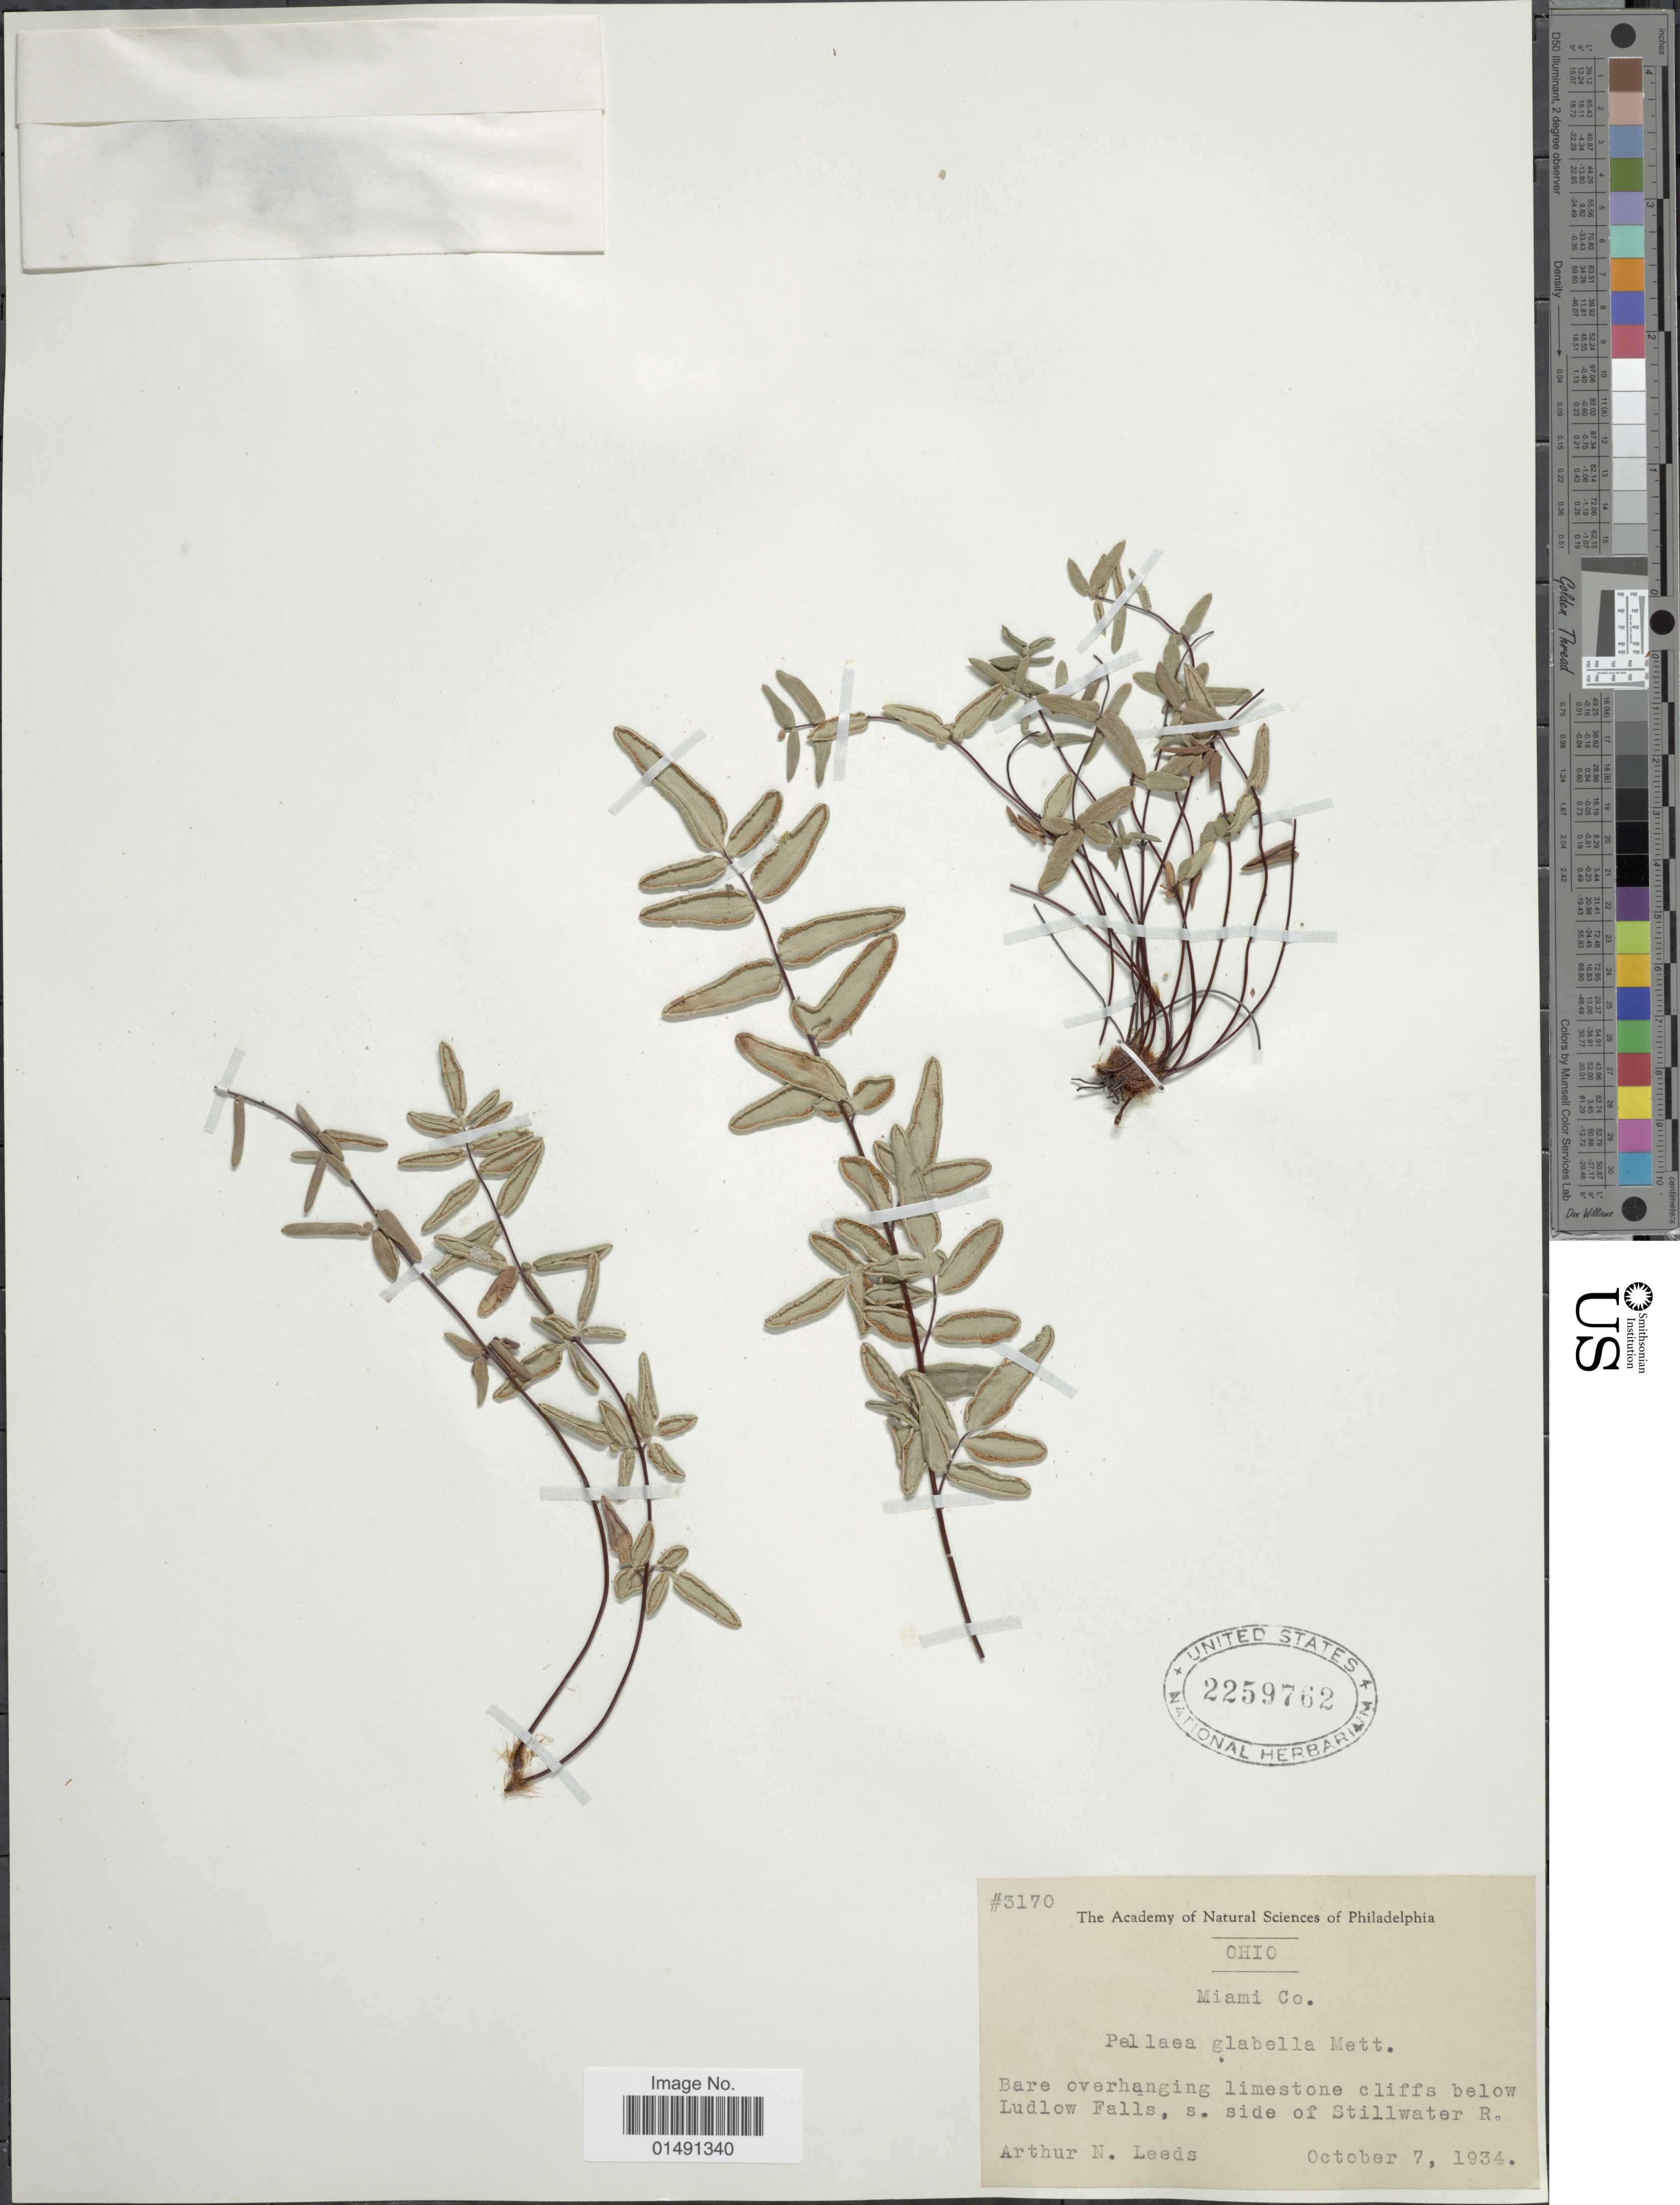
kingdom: Plantae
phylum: Tracheophyta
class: Polypodiopsida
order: Polypodiales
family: Pteridaceae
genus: Pellaea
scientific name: Pellaea glabella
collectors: A. N. Leeds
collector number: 3170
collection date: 1934-10-07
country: United States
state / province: Ohio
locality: Miami Co, Bare overhanging limestone cliffs below Ludlow Falls, s. side of Stillwater R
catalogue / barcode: US 2259762